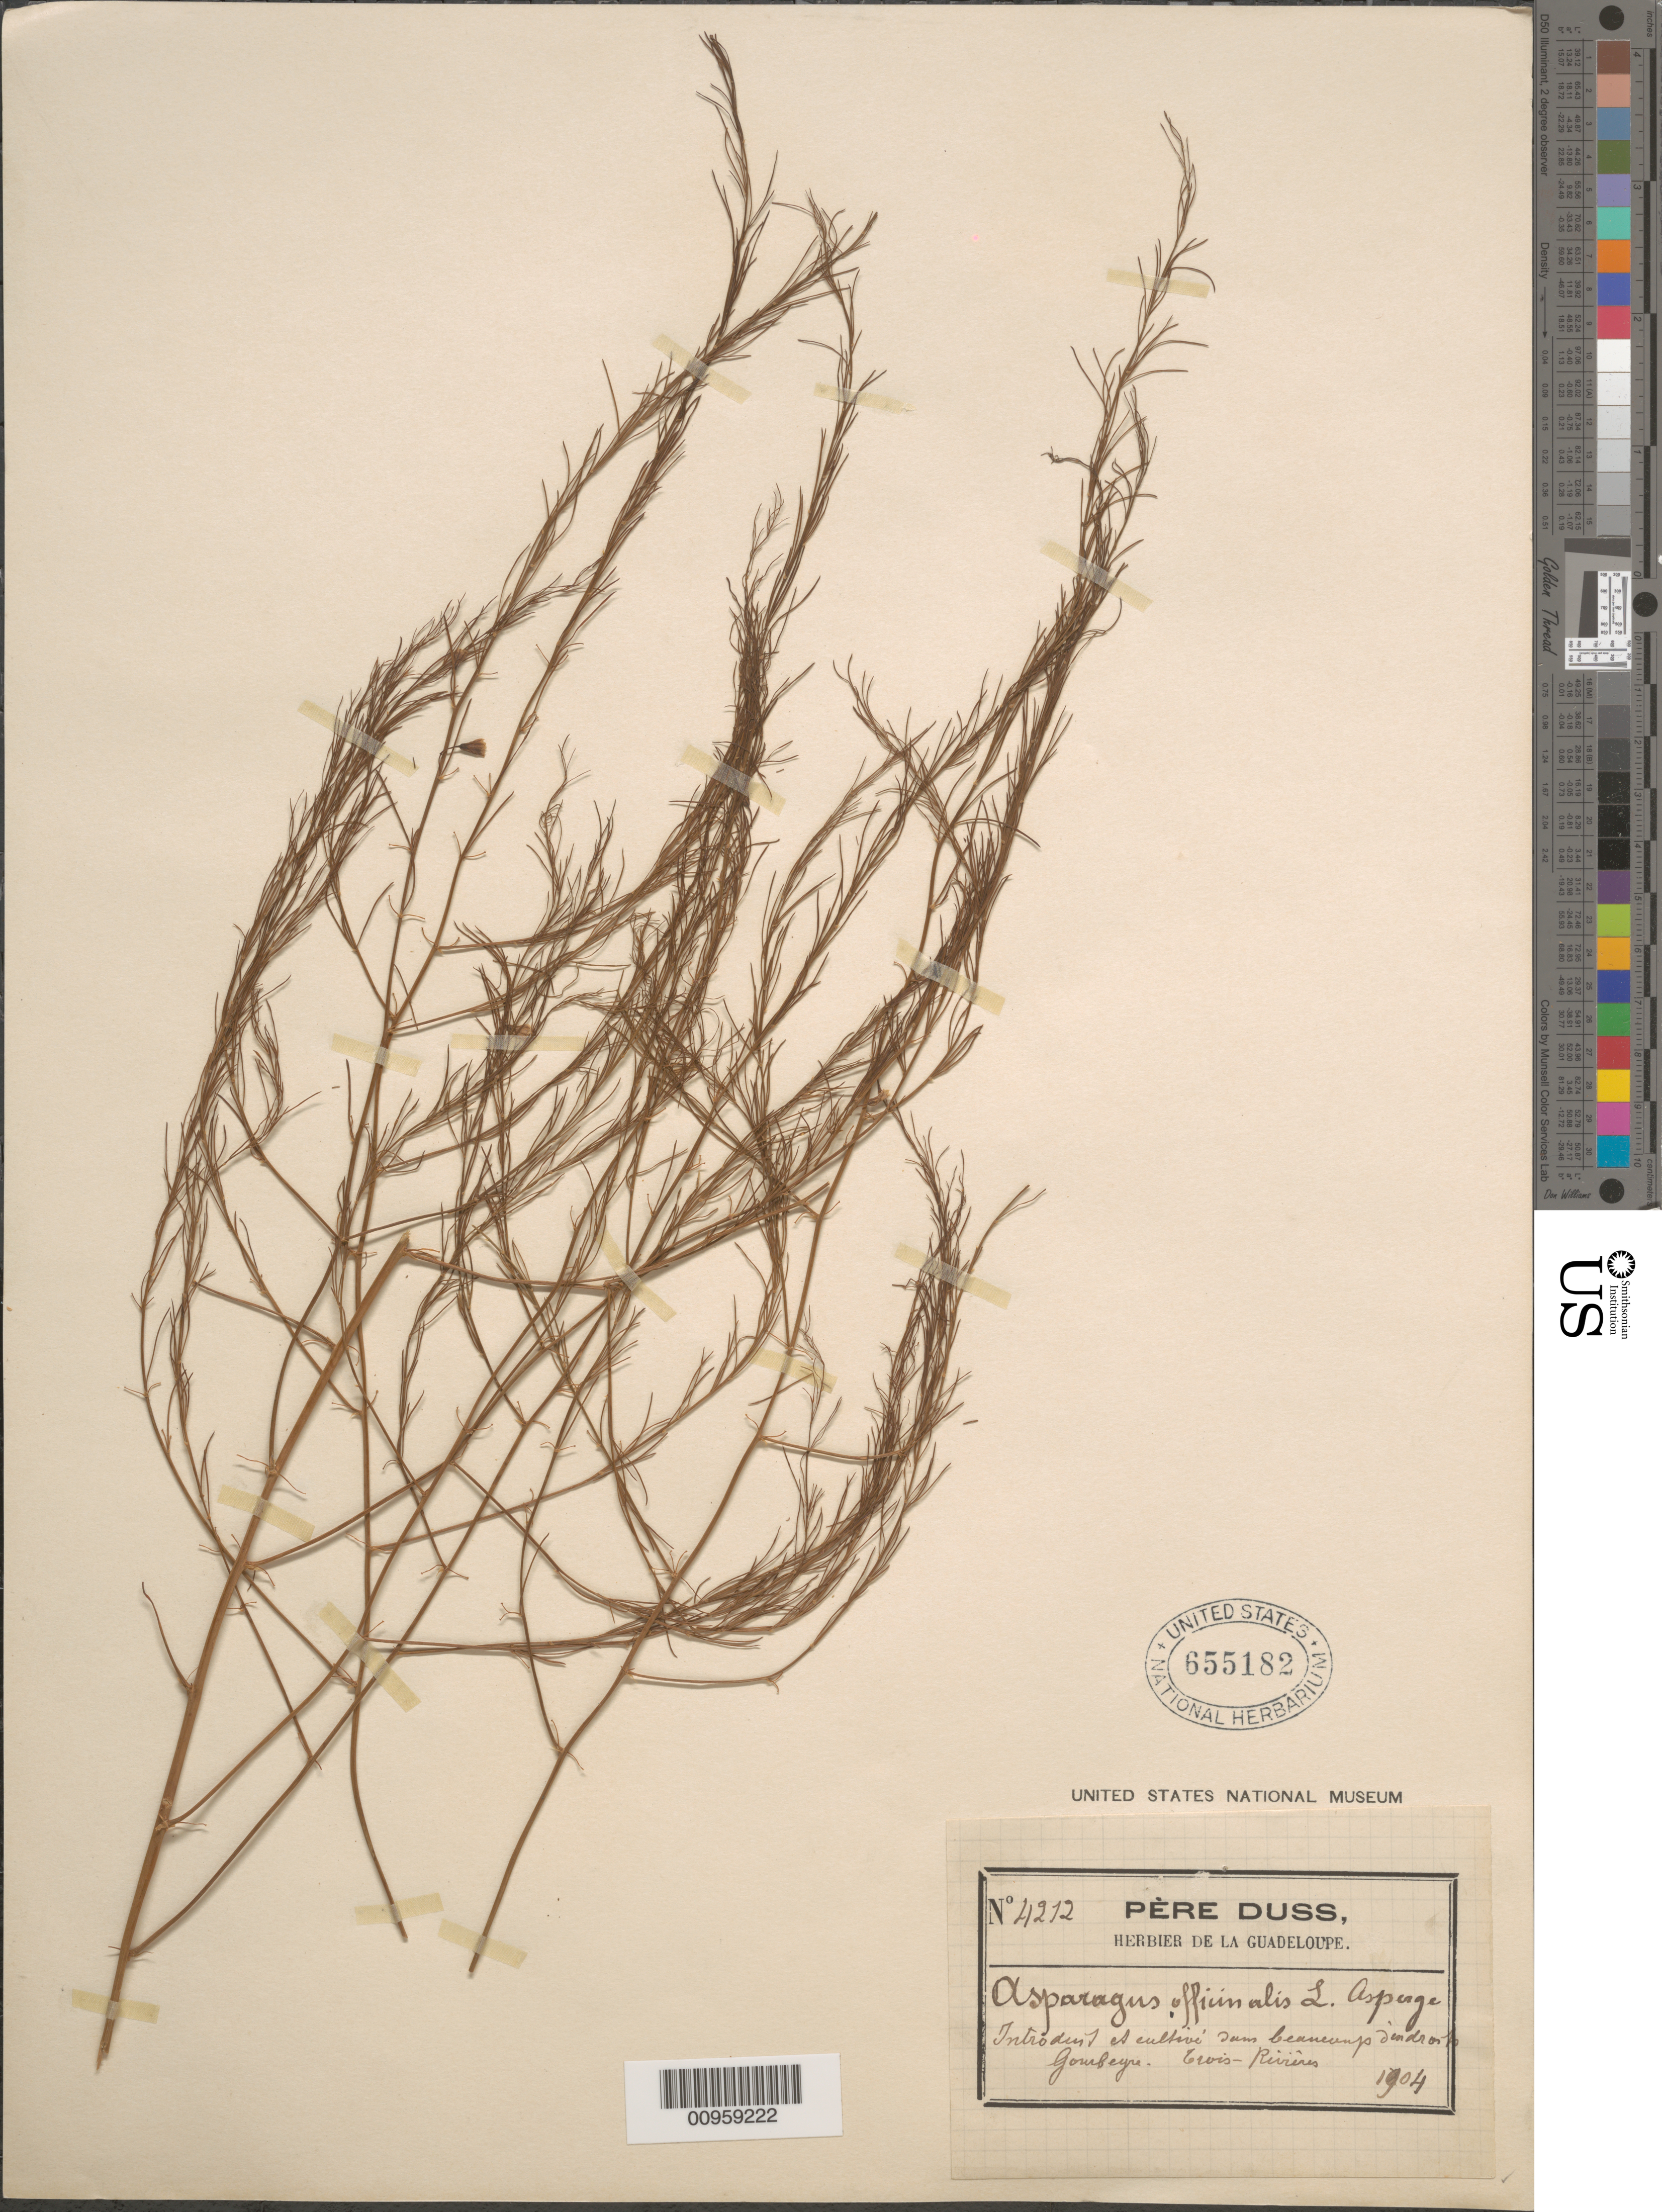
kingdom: Plantae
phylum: Tracheophyta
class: Liliopsida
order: Asparagales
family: Asparagaceae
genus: Asparagus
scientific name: Asparagus officinalis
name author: L.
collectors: Père Duss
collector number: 4212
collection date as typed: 1904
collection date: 1904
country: Guadeloupe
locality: Dans beaucamp d'endroits Gourbeyre, Trois Rivière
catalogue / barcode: US 655182